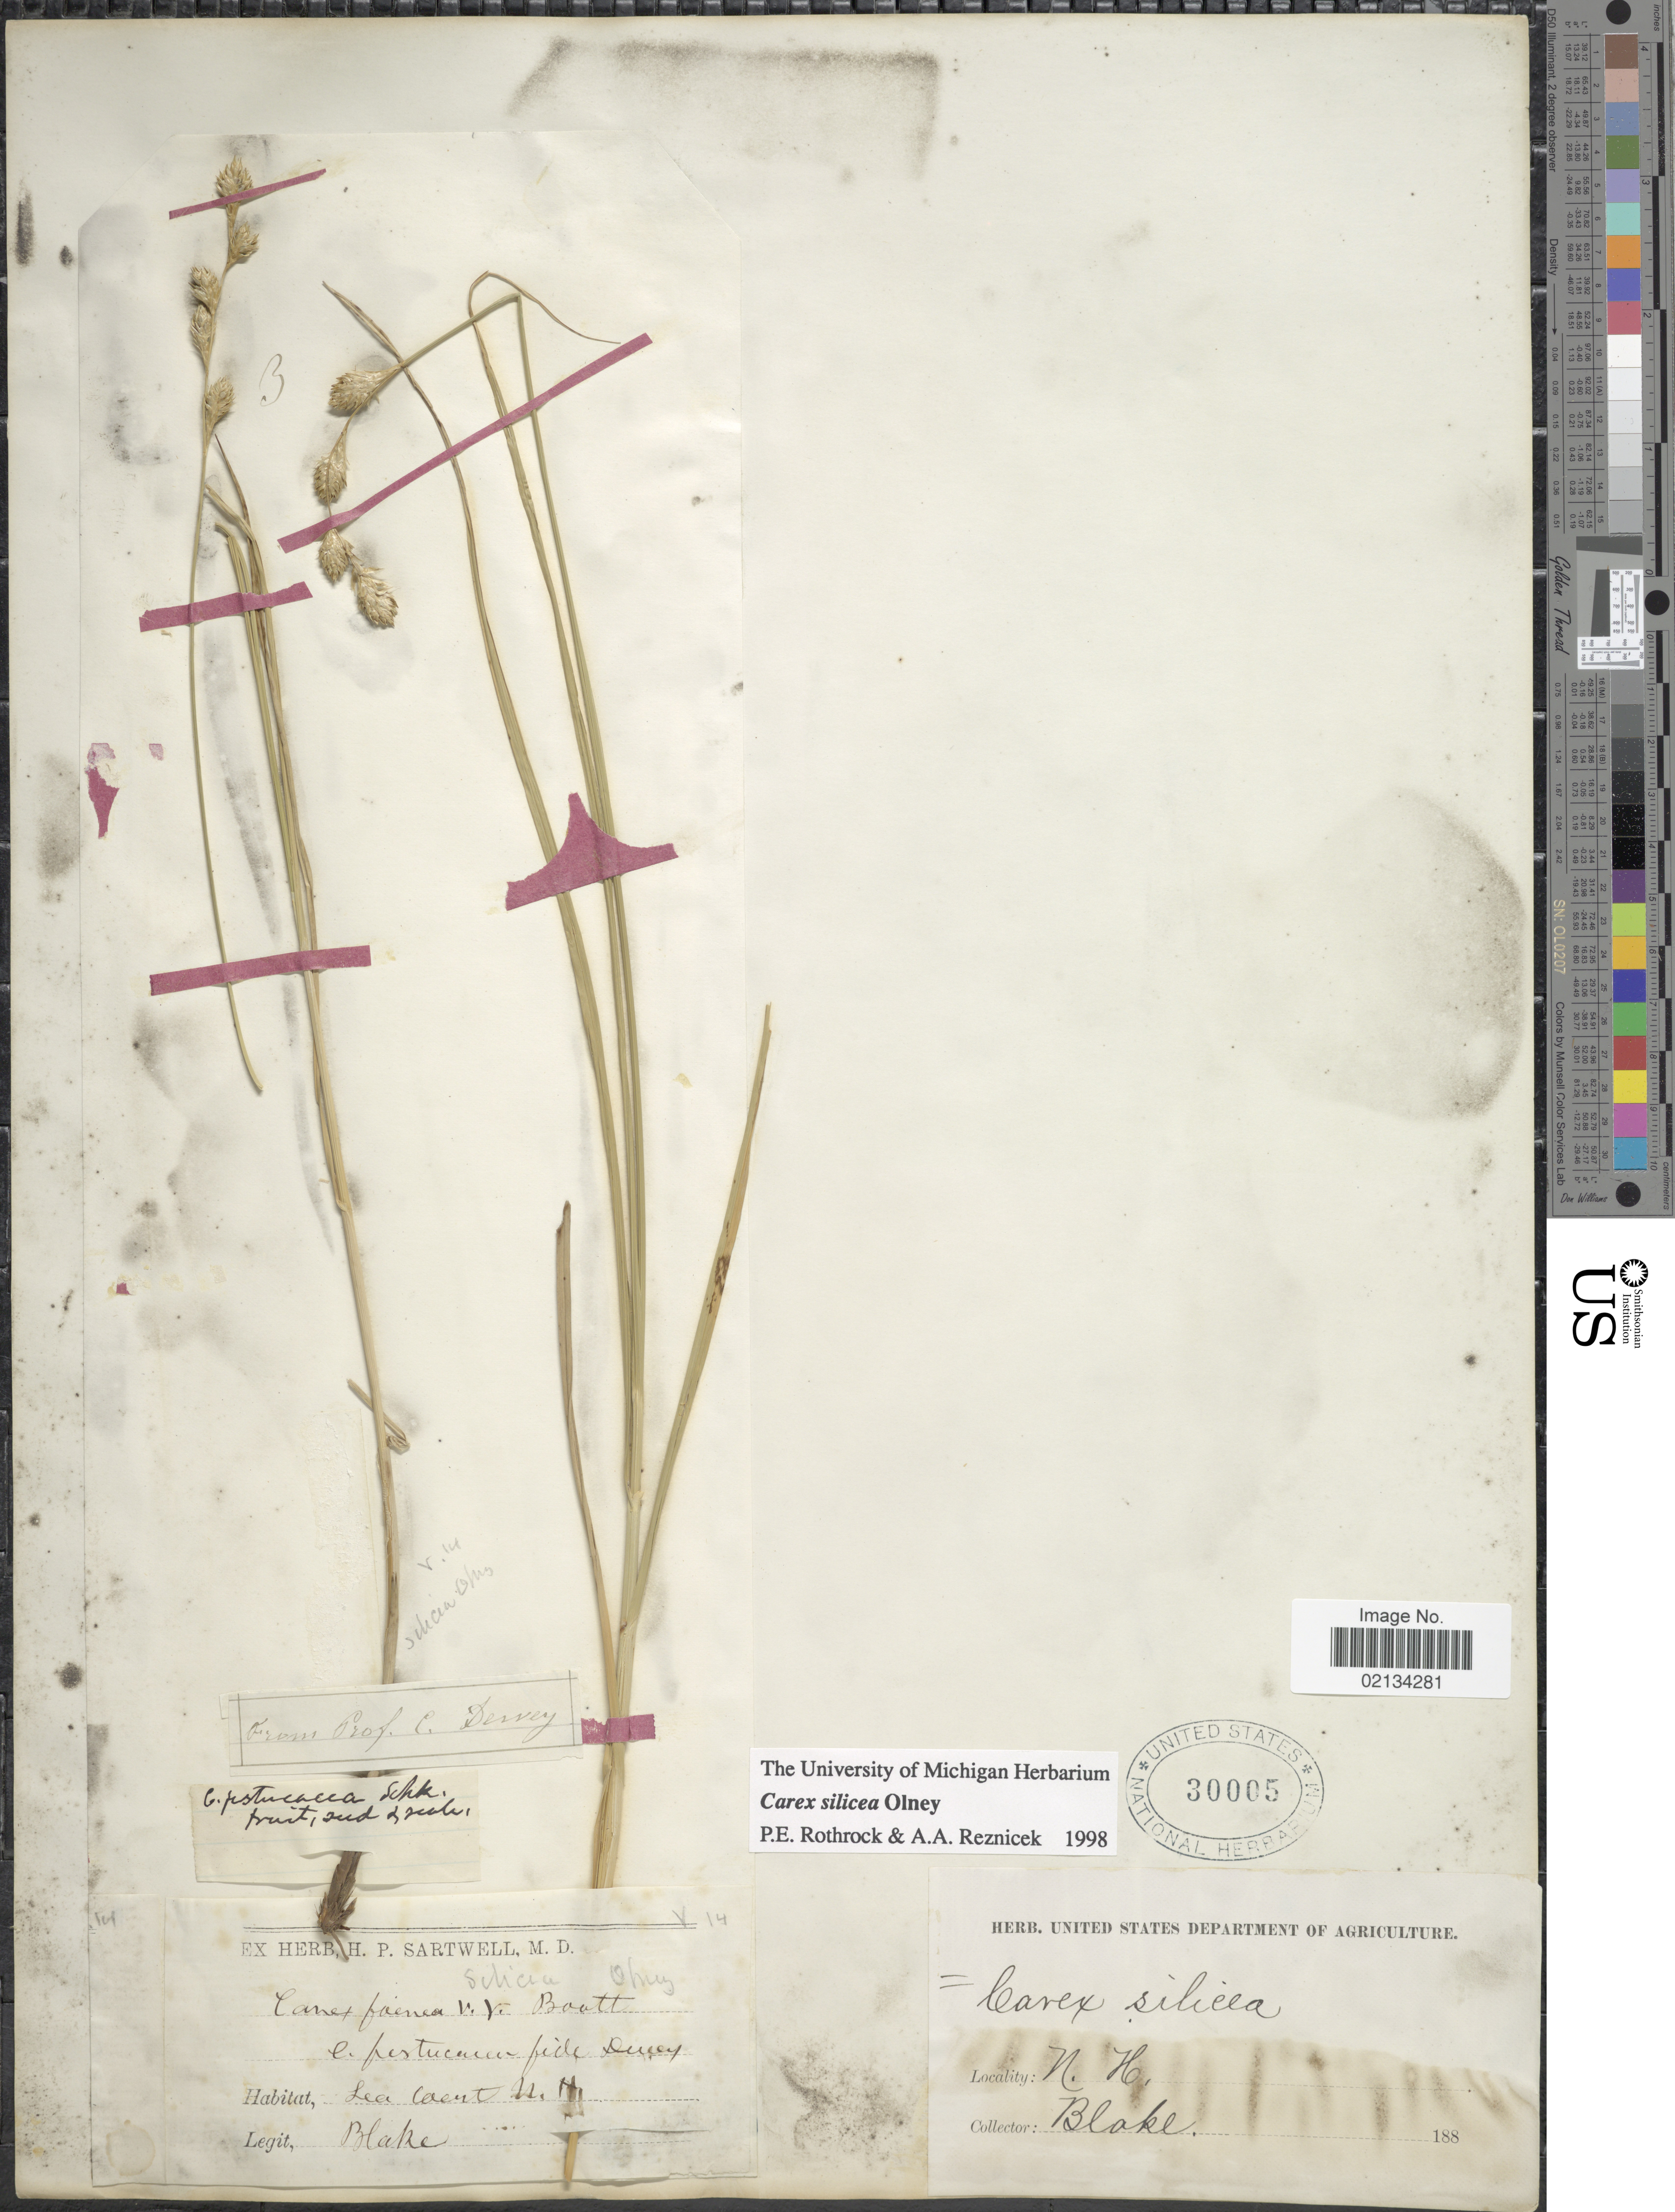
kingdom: Plantae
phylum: Tracheophyta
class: Liliopsida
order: Poales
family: Cyperaceae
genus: Carex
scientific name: Carex silicea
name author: Olney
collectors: -- Blake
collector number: v14*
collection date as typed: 188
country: United States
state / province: New Hampshire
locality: Lea County [interpreted]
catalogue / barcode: US 30005